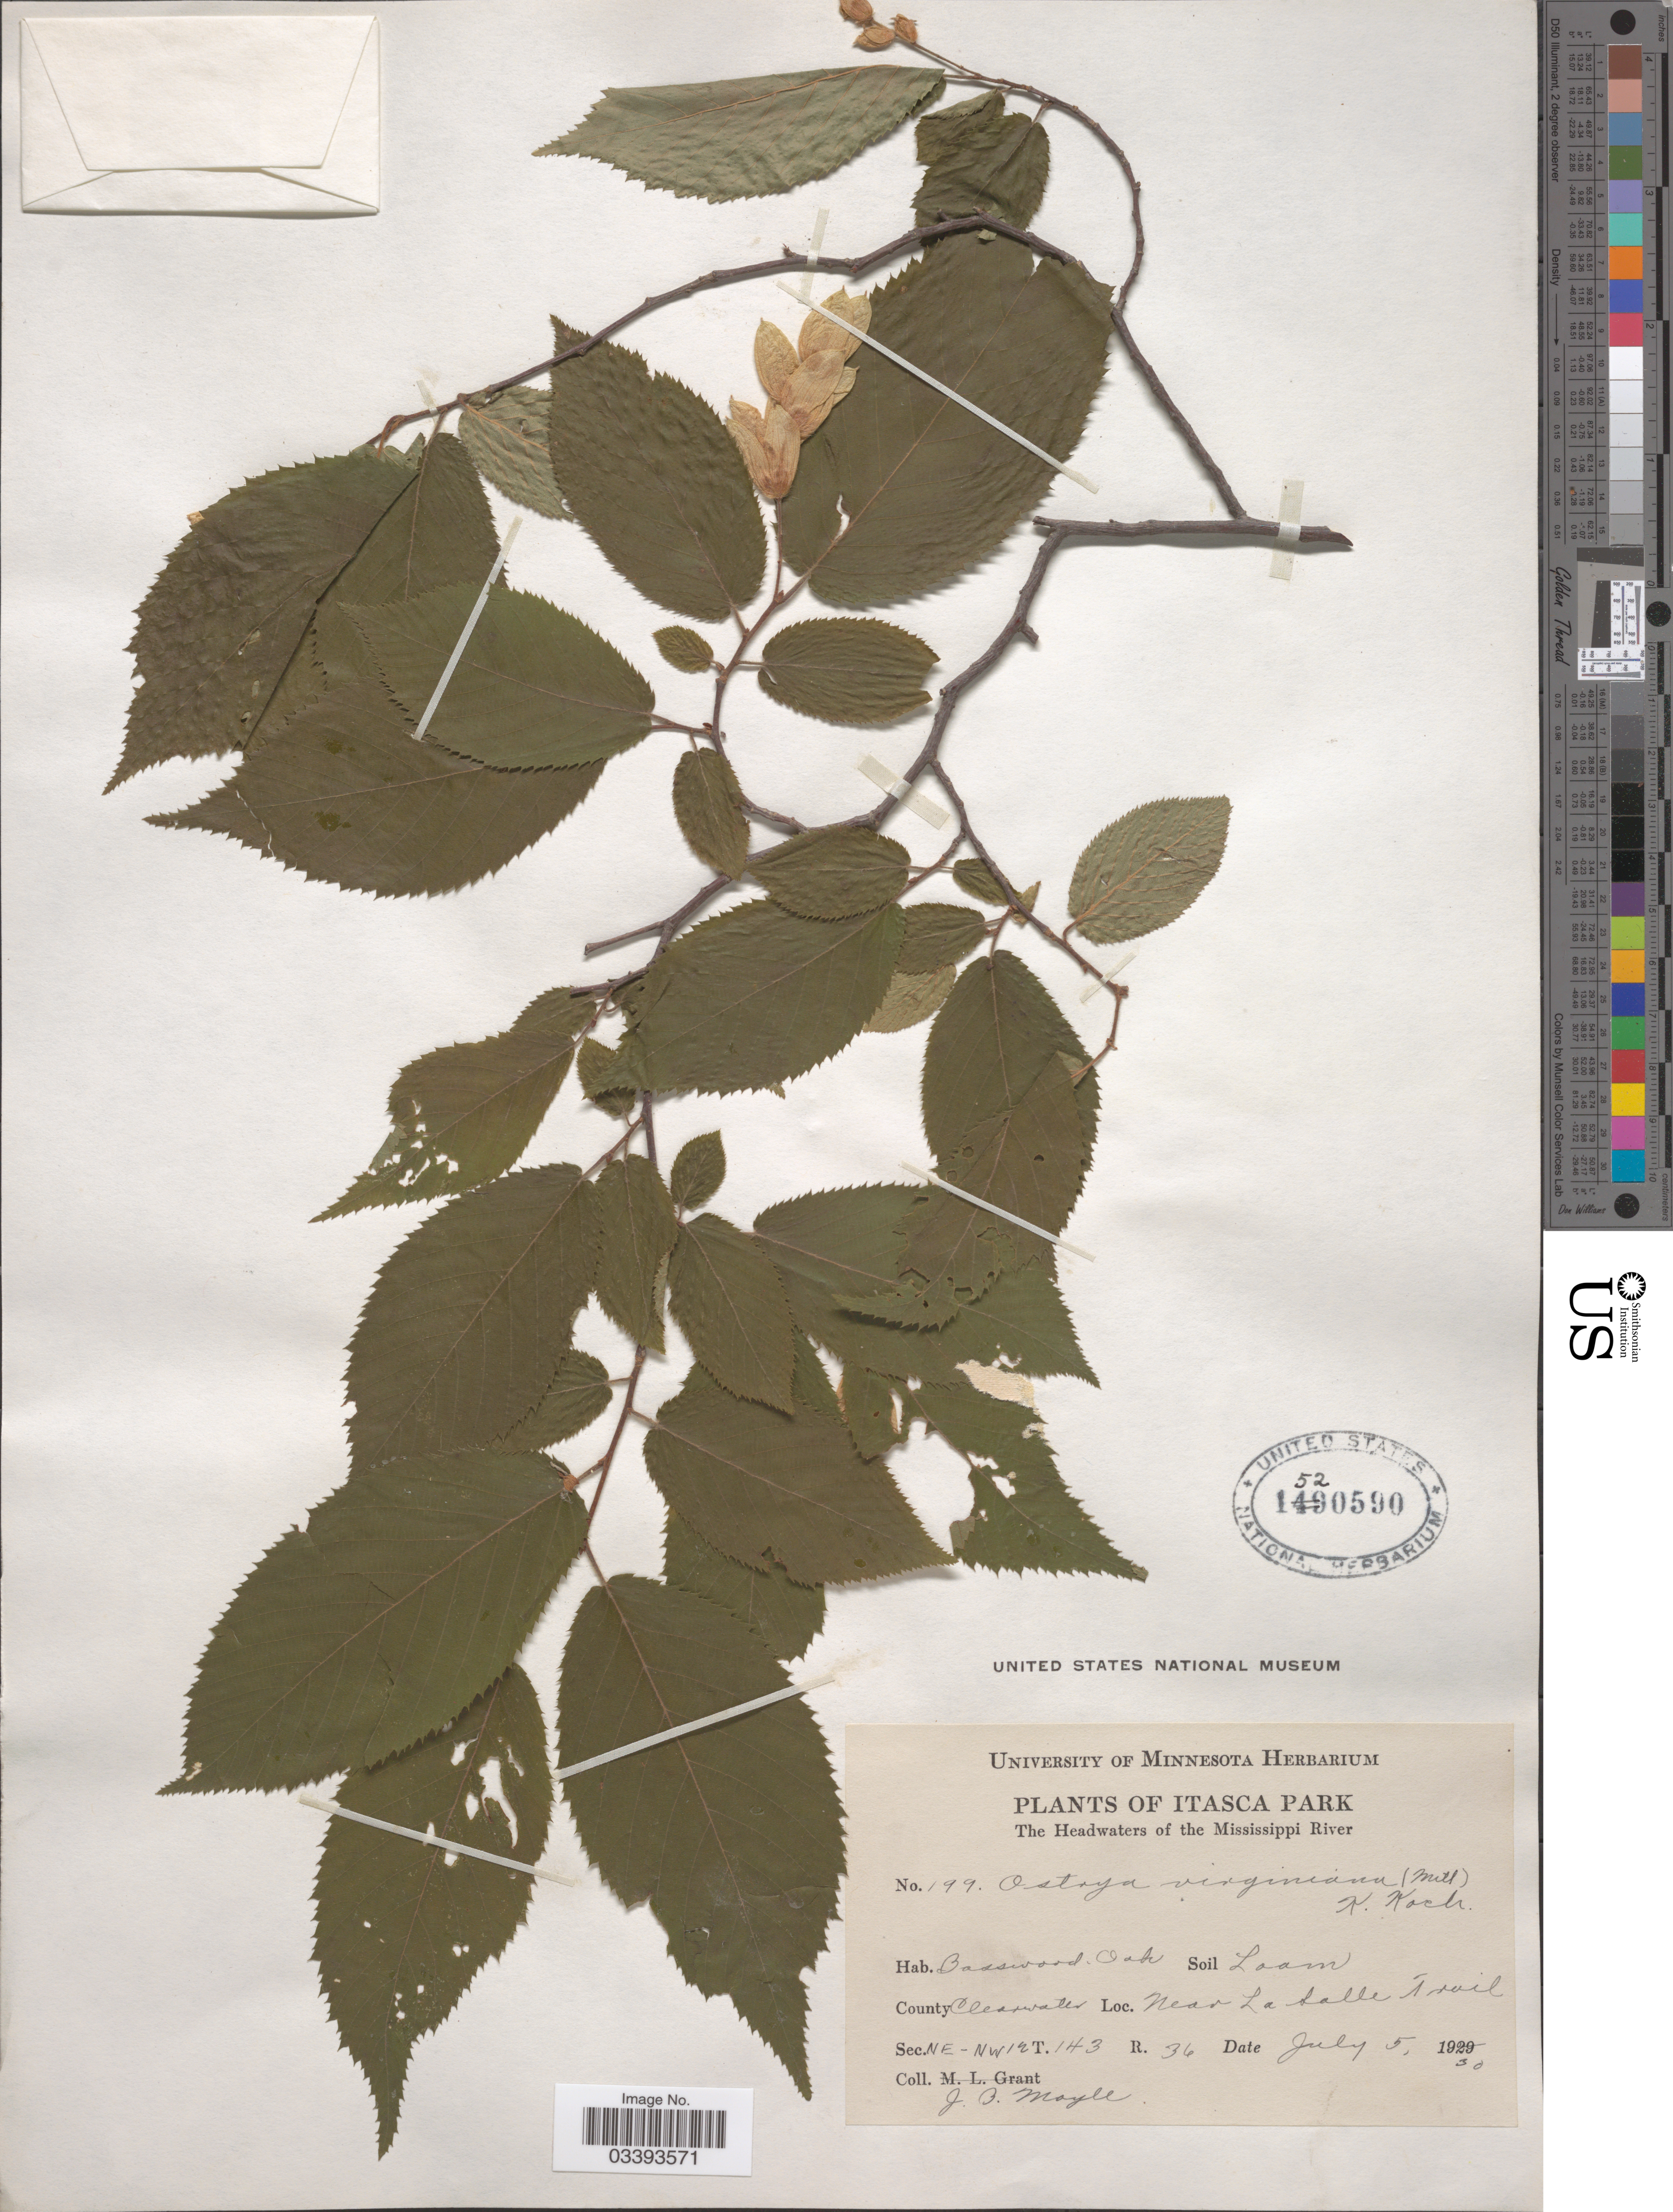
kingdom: Plantae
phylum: Tracheophyta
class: Magnoliopsida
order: Fagales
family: Betulaceae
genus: Ostrya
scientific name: Ostrya virginiana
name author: (Mill.) K. Koch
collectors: J. Moyle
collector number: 199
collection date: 1930-07-05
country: United States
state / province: Minnesota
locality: Itasca Park. The Headwaters of the Mississippi River. County Clearwater. Near La Salle Trail. Sec. NE-NW 12 T. 143 R. 36.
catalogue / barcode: US 1520590